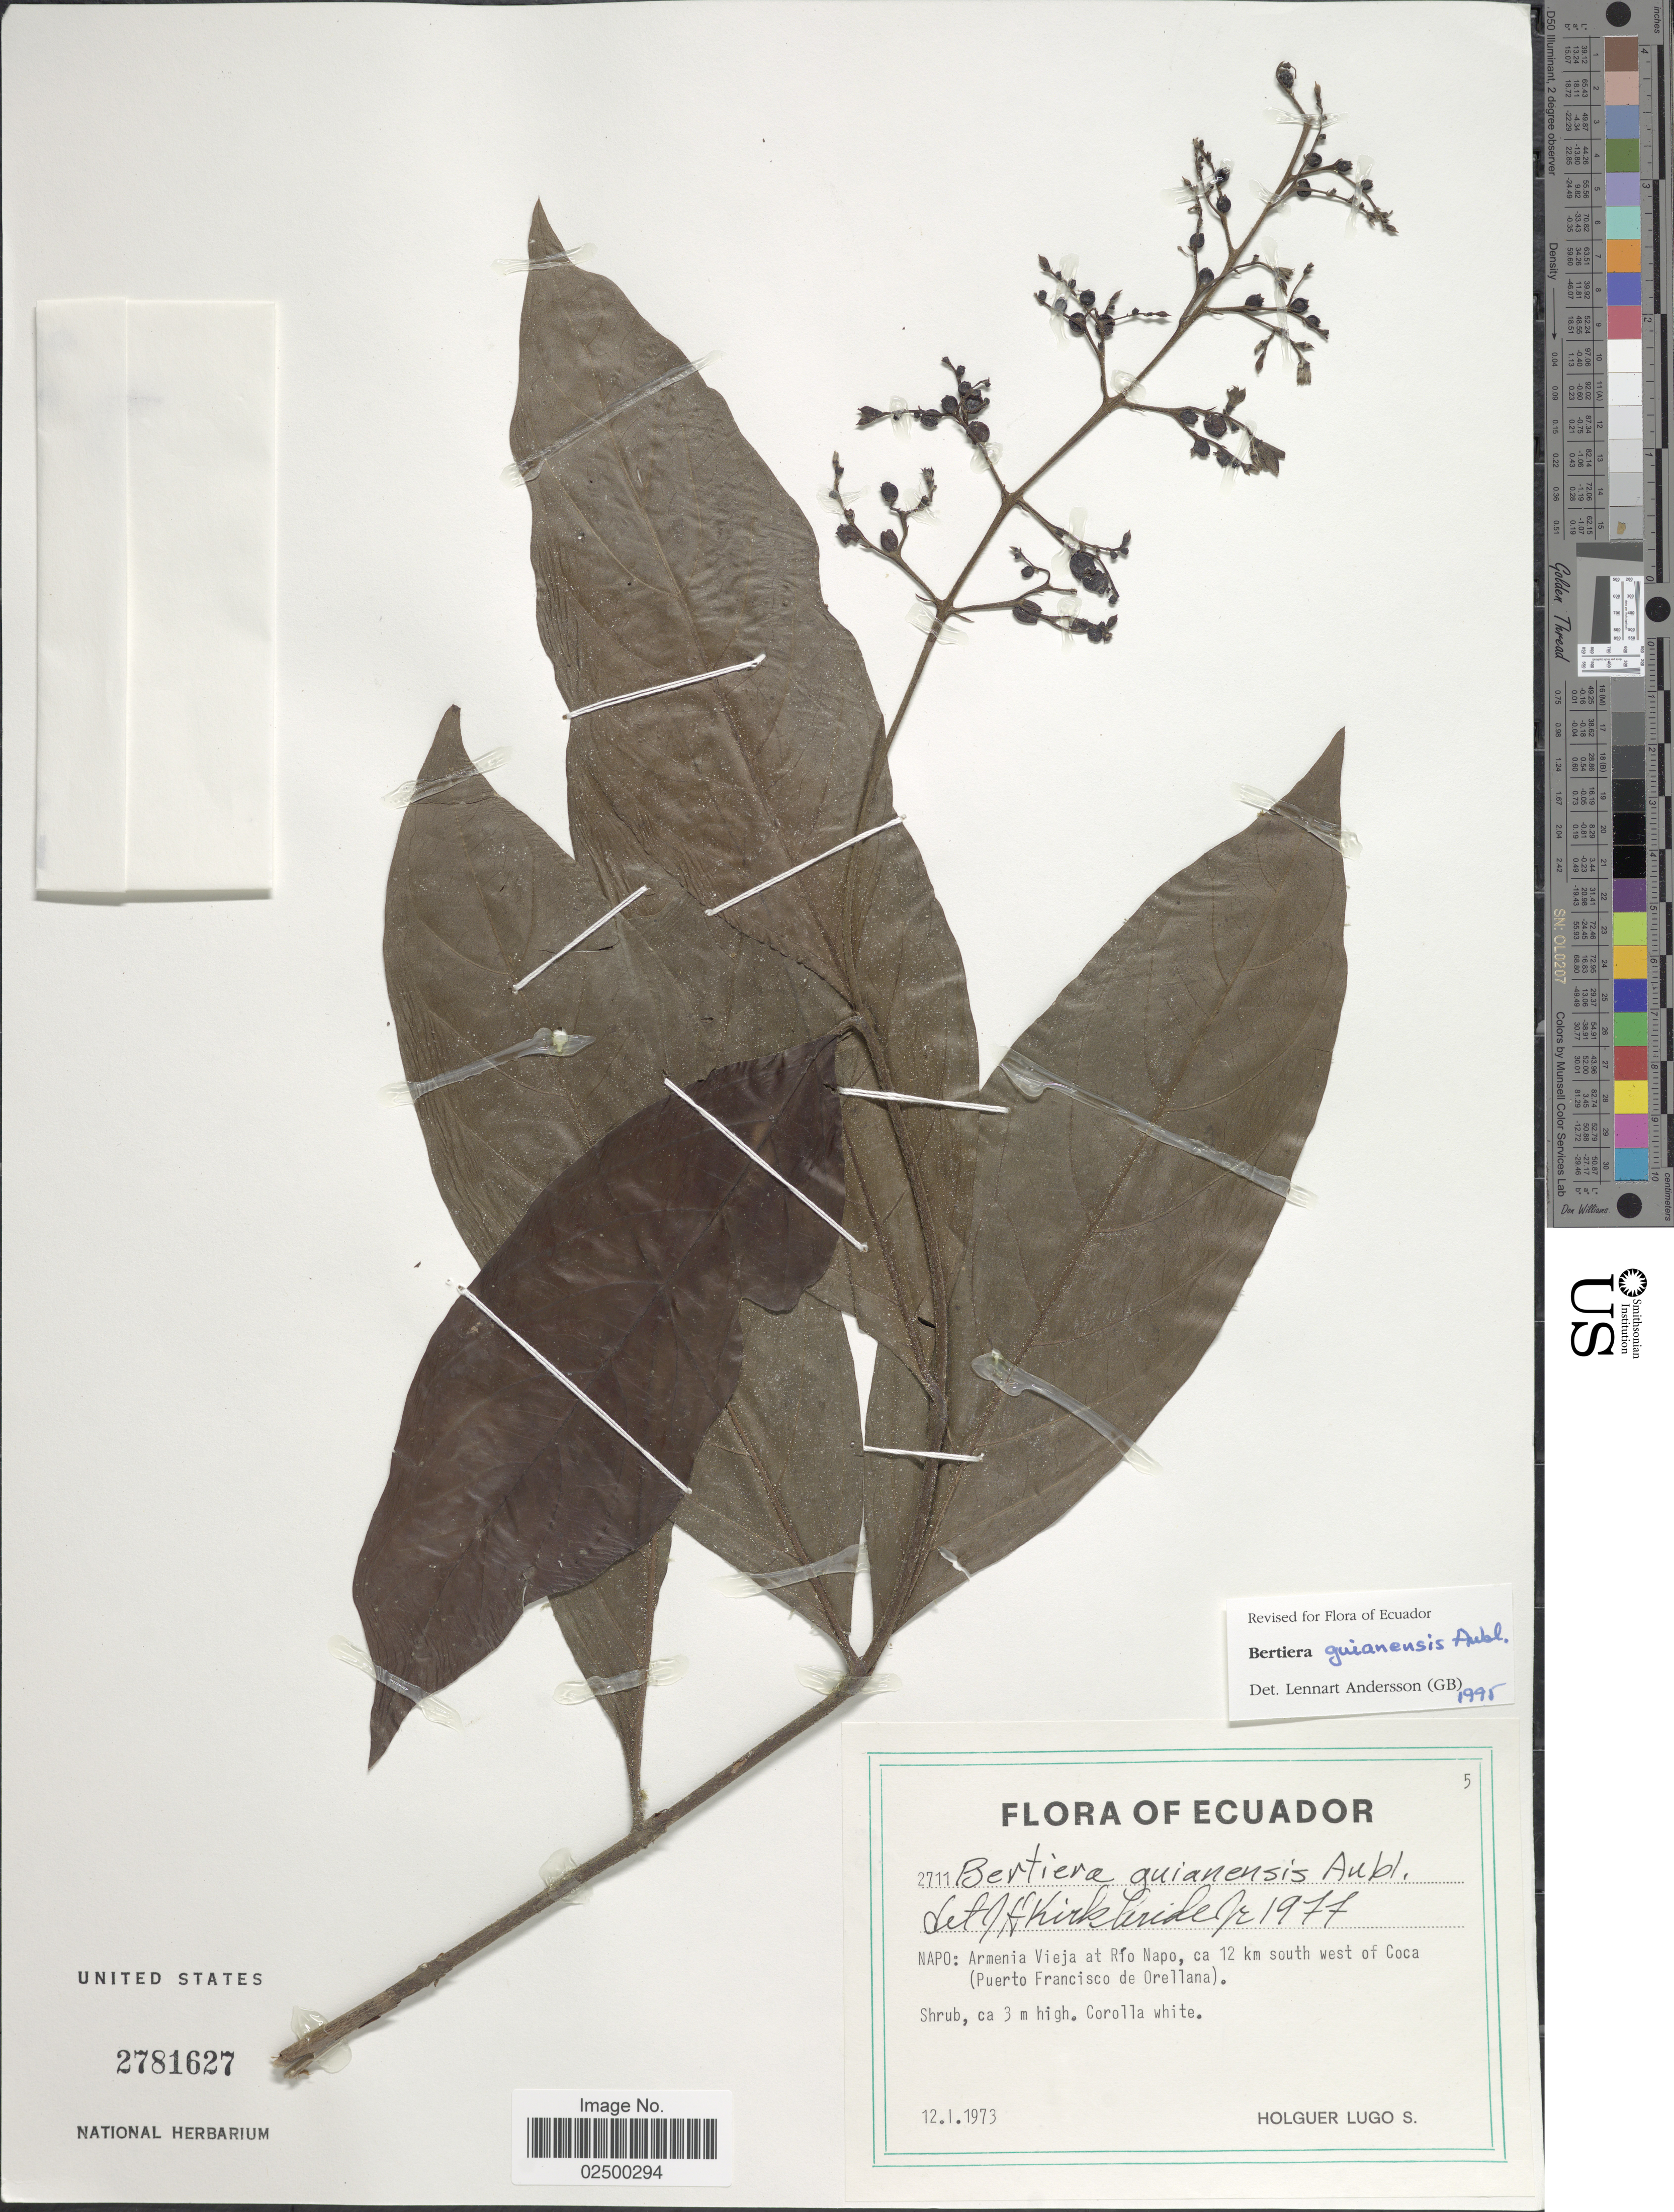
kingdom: Plantae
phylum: Tracheophyta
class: Magnoliopsida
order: Gentianales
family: Rubiaceae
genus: Bertiera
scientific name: Bertiera guianensis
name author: Aubl.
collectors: H. Lugo S.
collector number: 2711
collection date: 1973-01-12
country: Ecuador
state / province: Napo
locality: Armenia Vieja at Rio Napo, ca 12 km south west of Coca (Puerto Francisco de Orellana)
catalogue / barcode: US 2781627